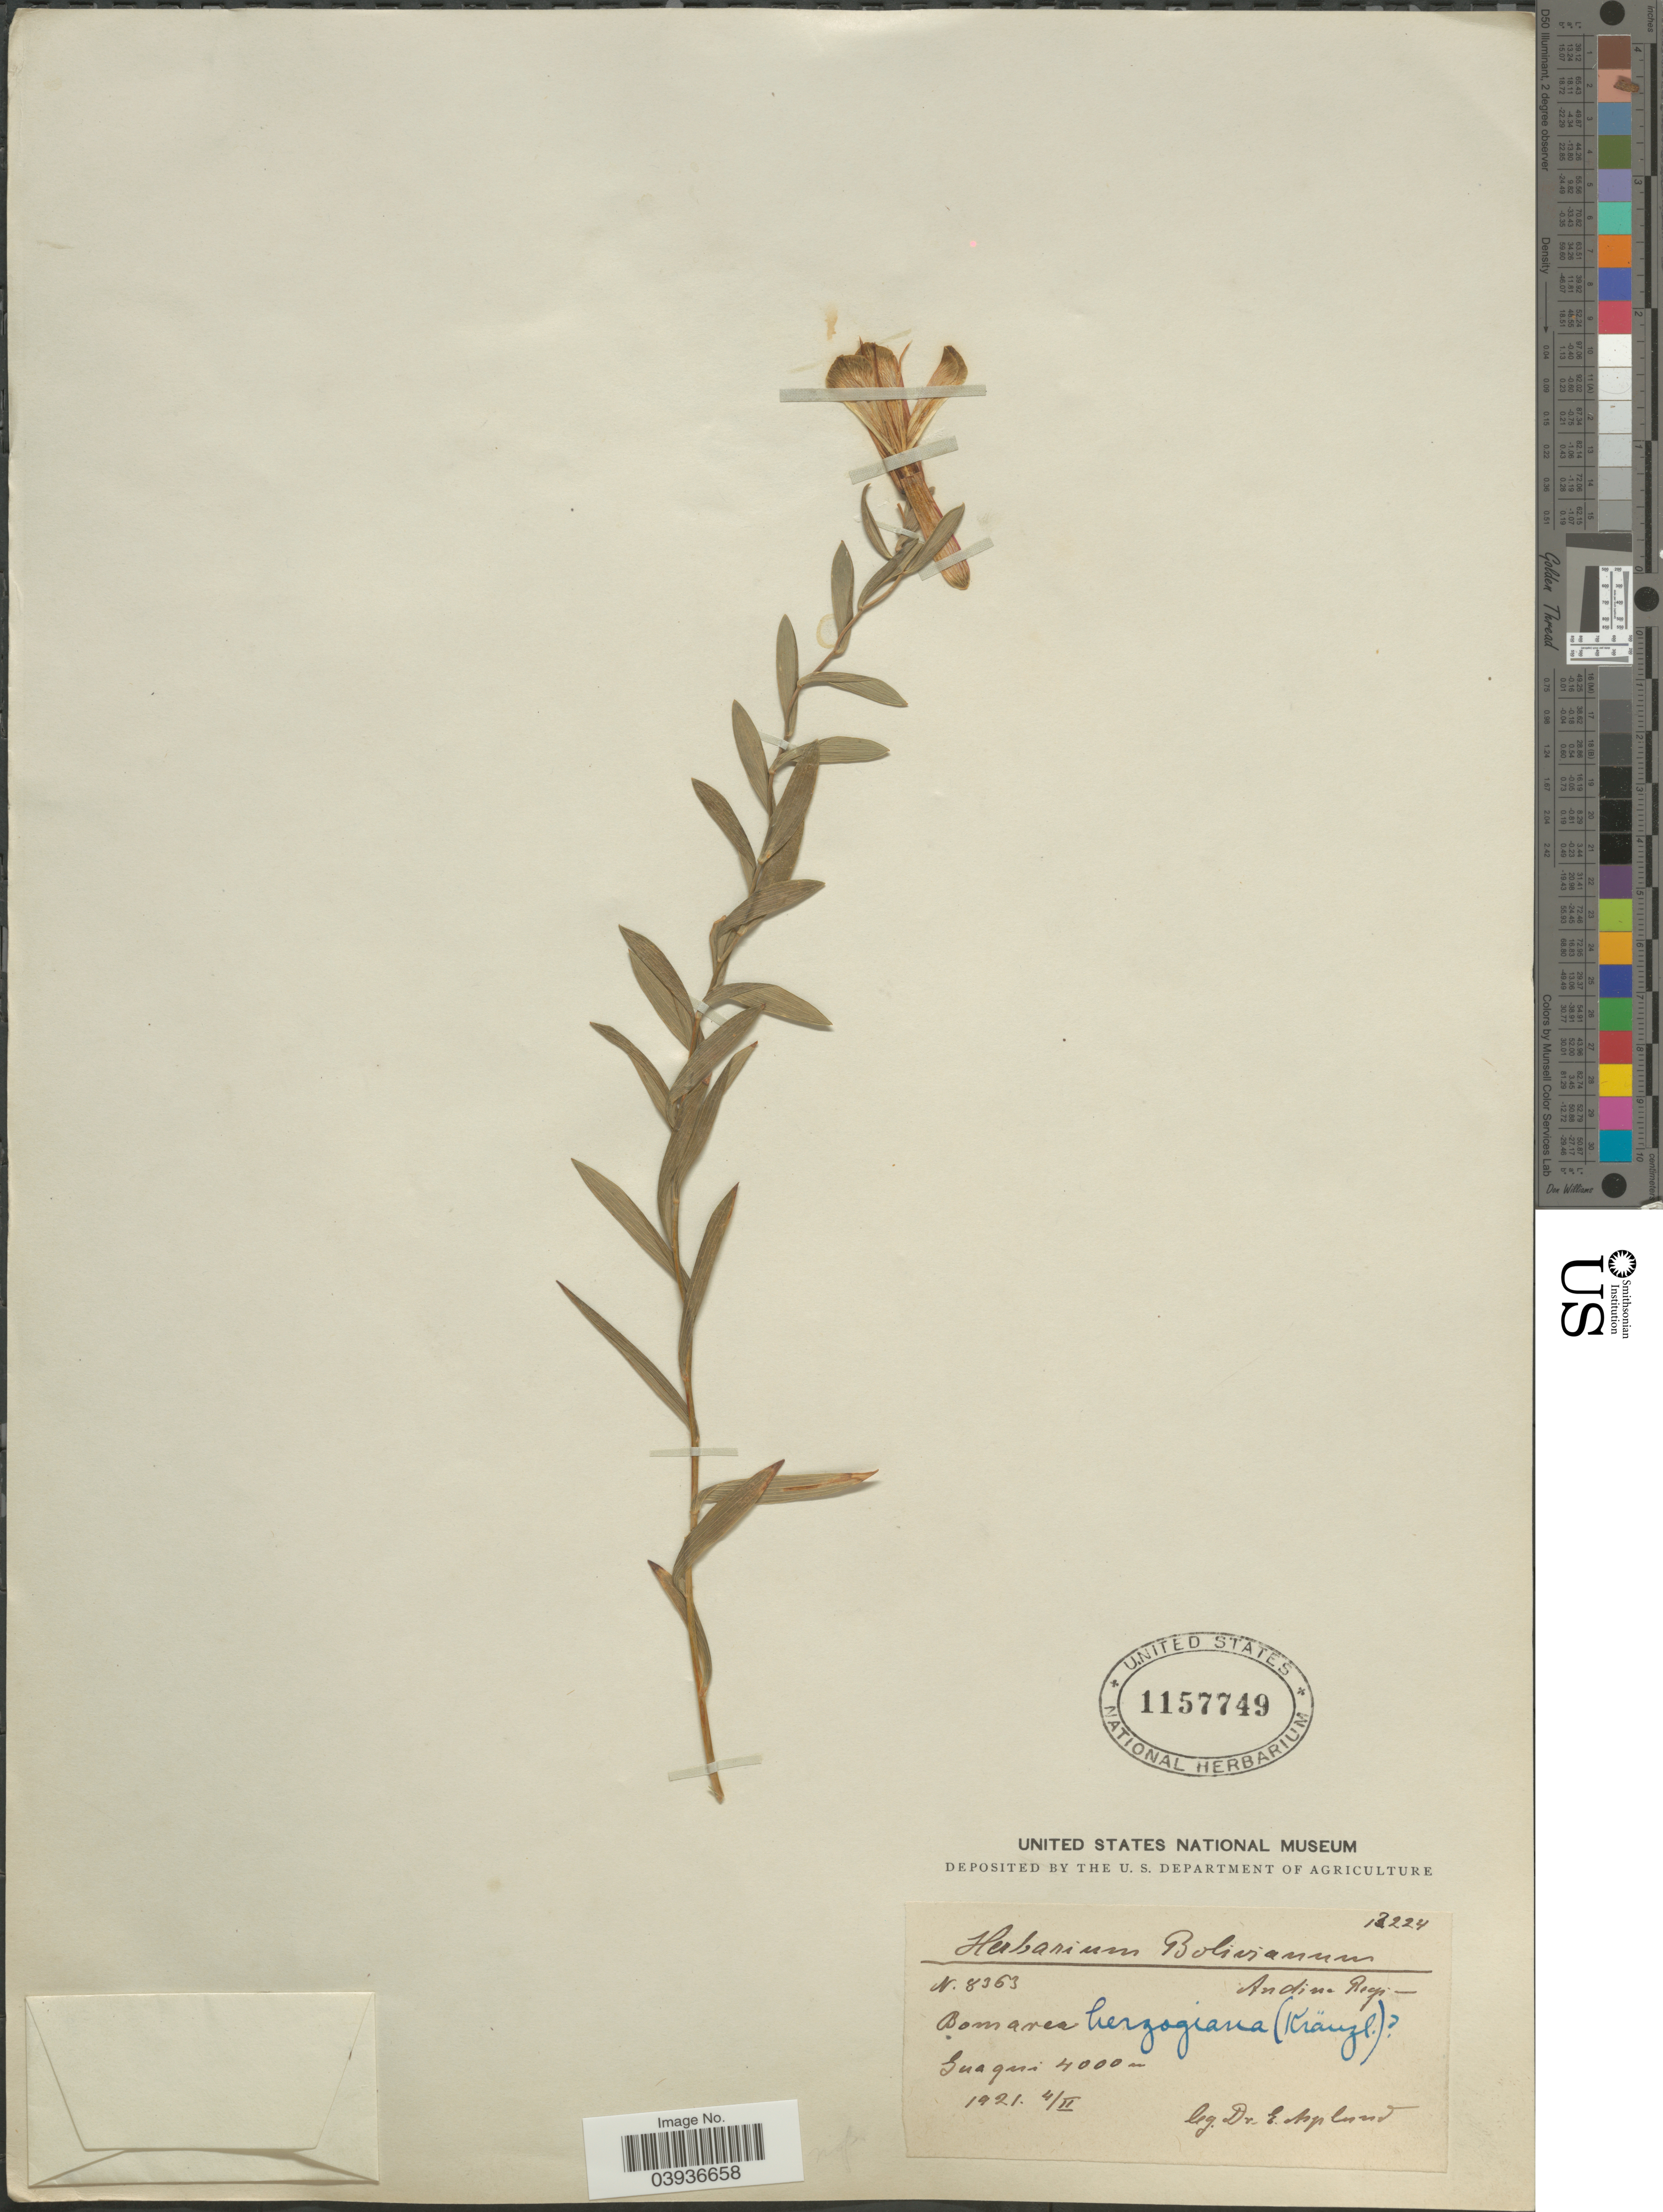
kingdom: Plantae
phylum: Tracheophyta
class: Liliopsida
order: Liliales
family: Alstroemeriaceae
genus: Bomarea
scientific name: Bomarea dulcis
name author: (Hook.) Beauverd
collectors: E. Asplund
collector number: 8363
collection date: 1921-02-04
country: Bolivia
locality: Andine Region. Guaqui.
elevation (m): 4000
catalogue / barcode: US 1157749